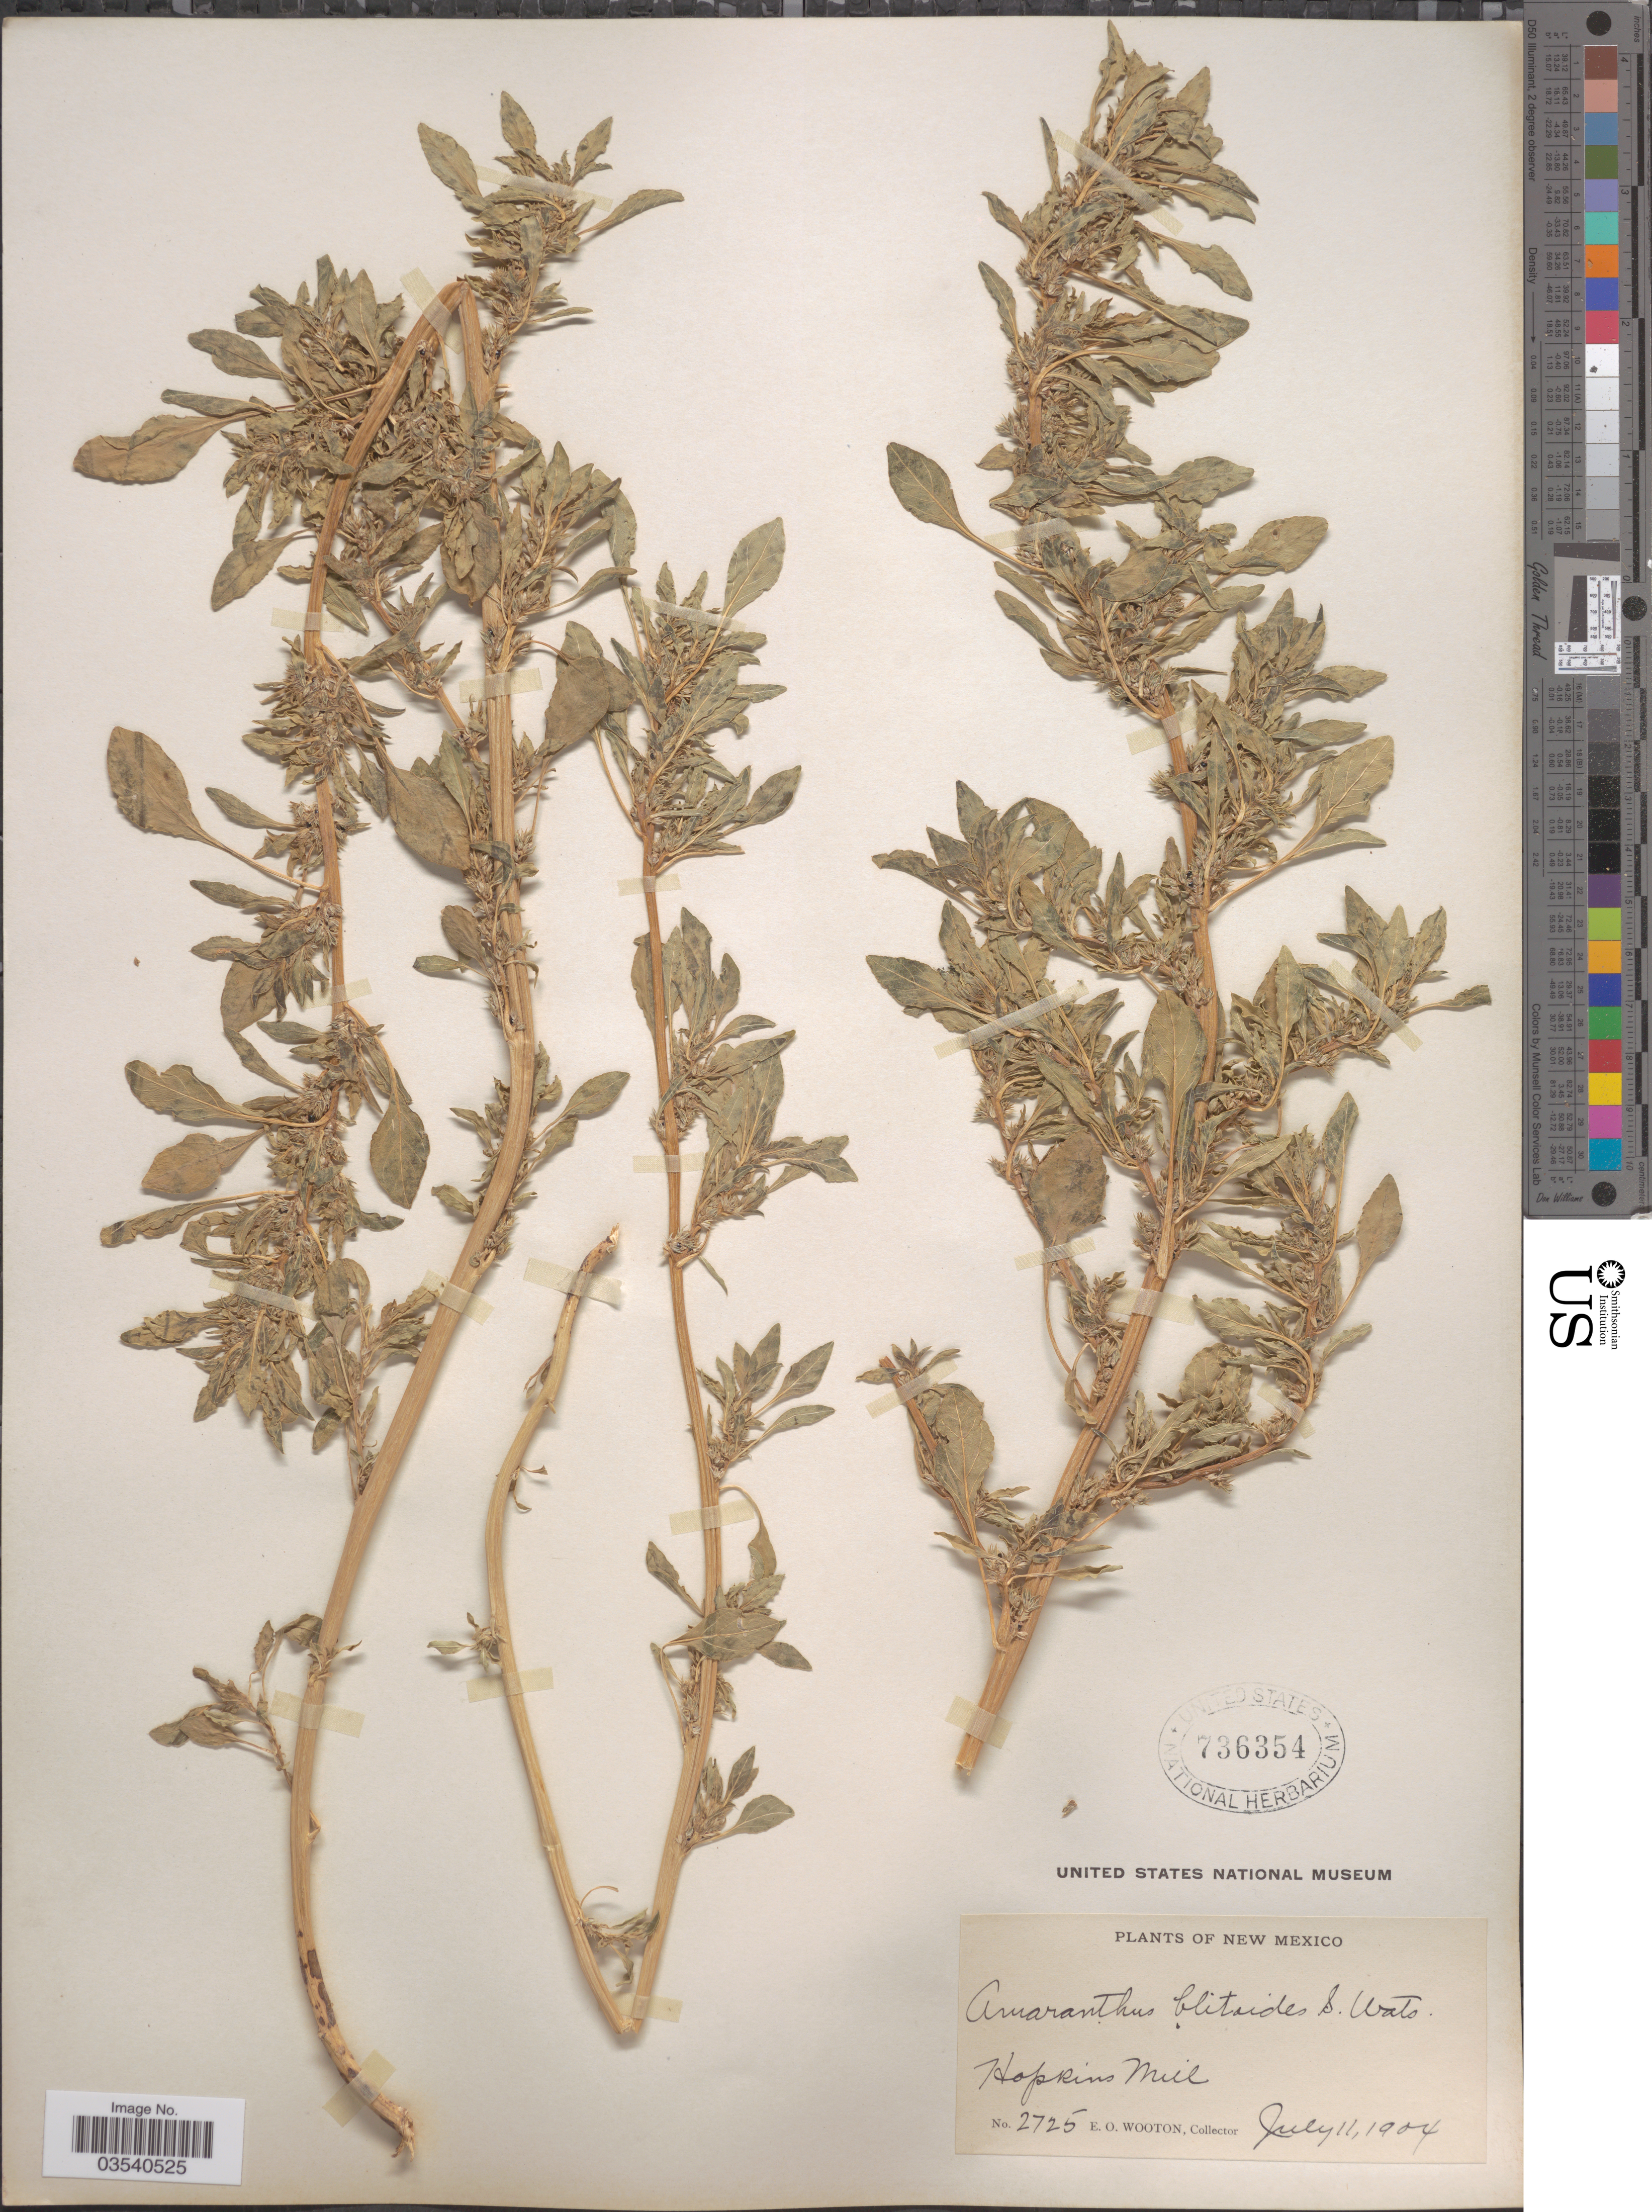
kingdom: Plantae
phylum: Tracheophyta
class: Magnoliopsida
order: Caryophyllales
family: Amaranthaceae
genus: Amaranthus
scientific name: Amaranthus graecizans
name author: L.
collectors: E. O. Wooton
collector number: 2725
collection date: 1904-07-11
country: United States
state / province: New Mexico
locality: Hopkins Mill.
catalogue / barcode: US 736354